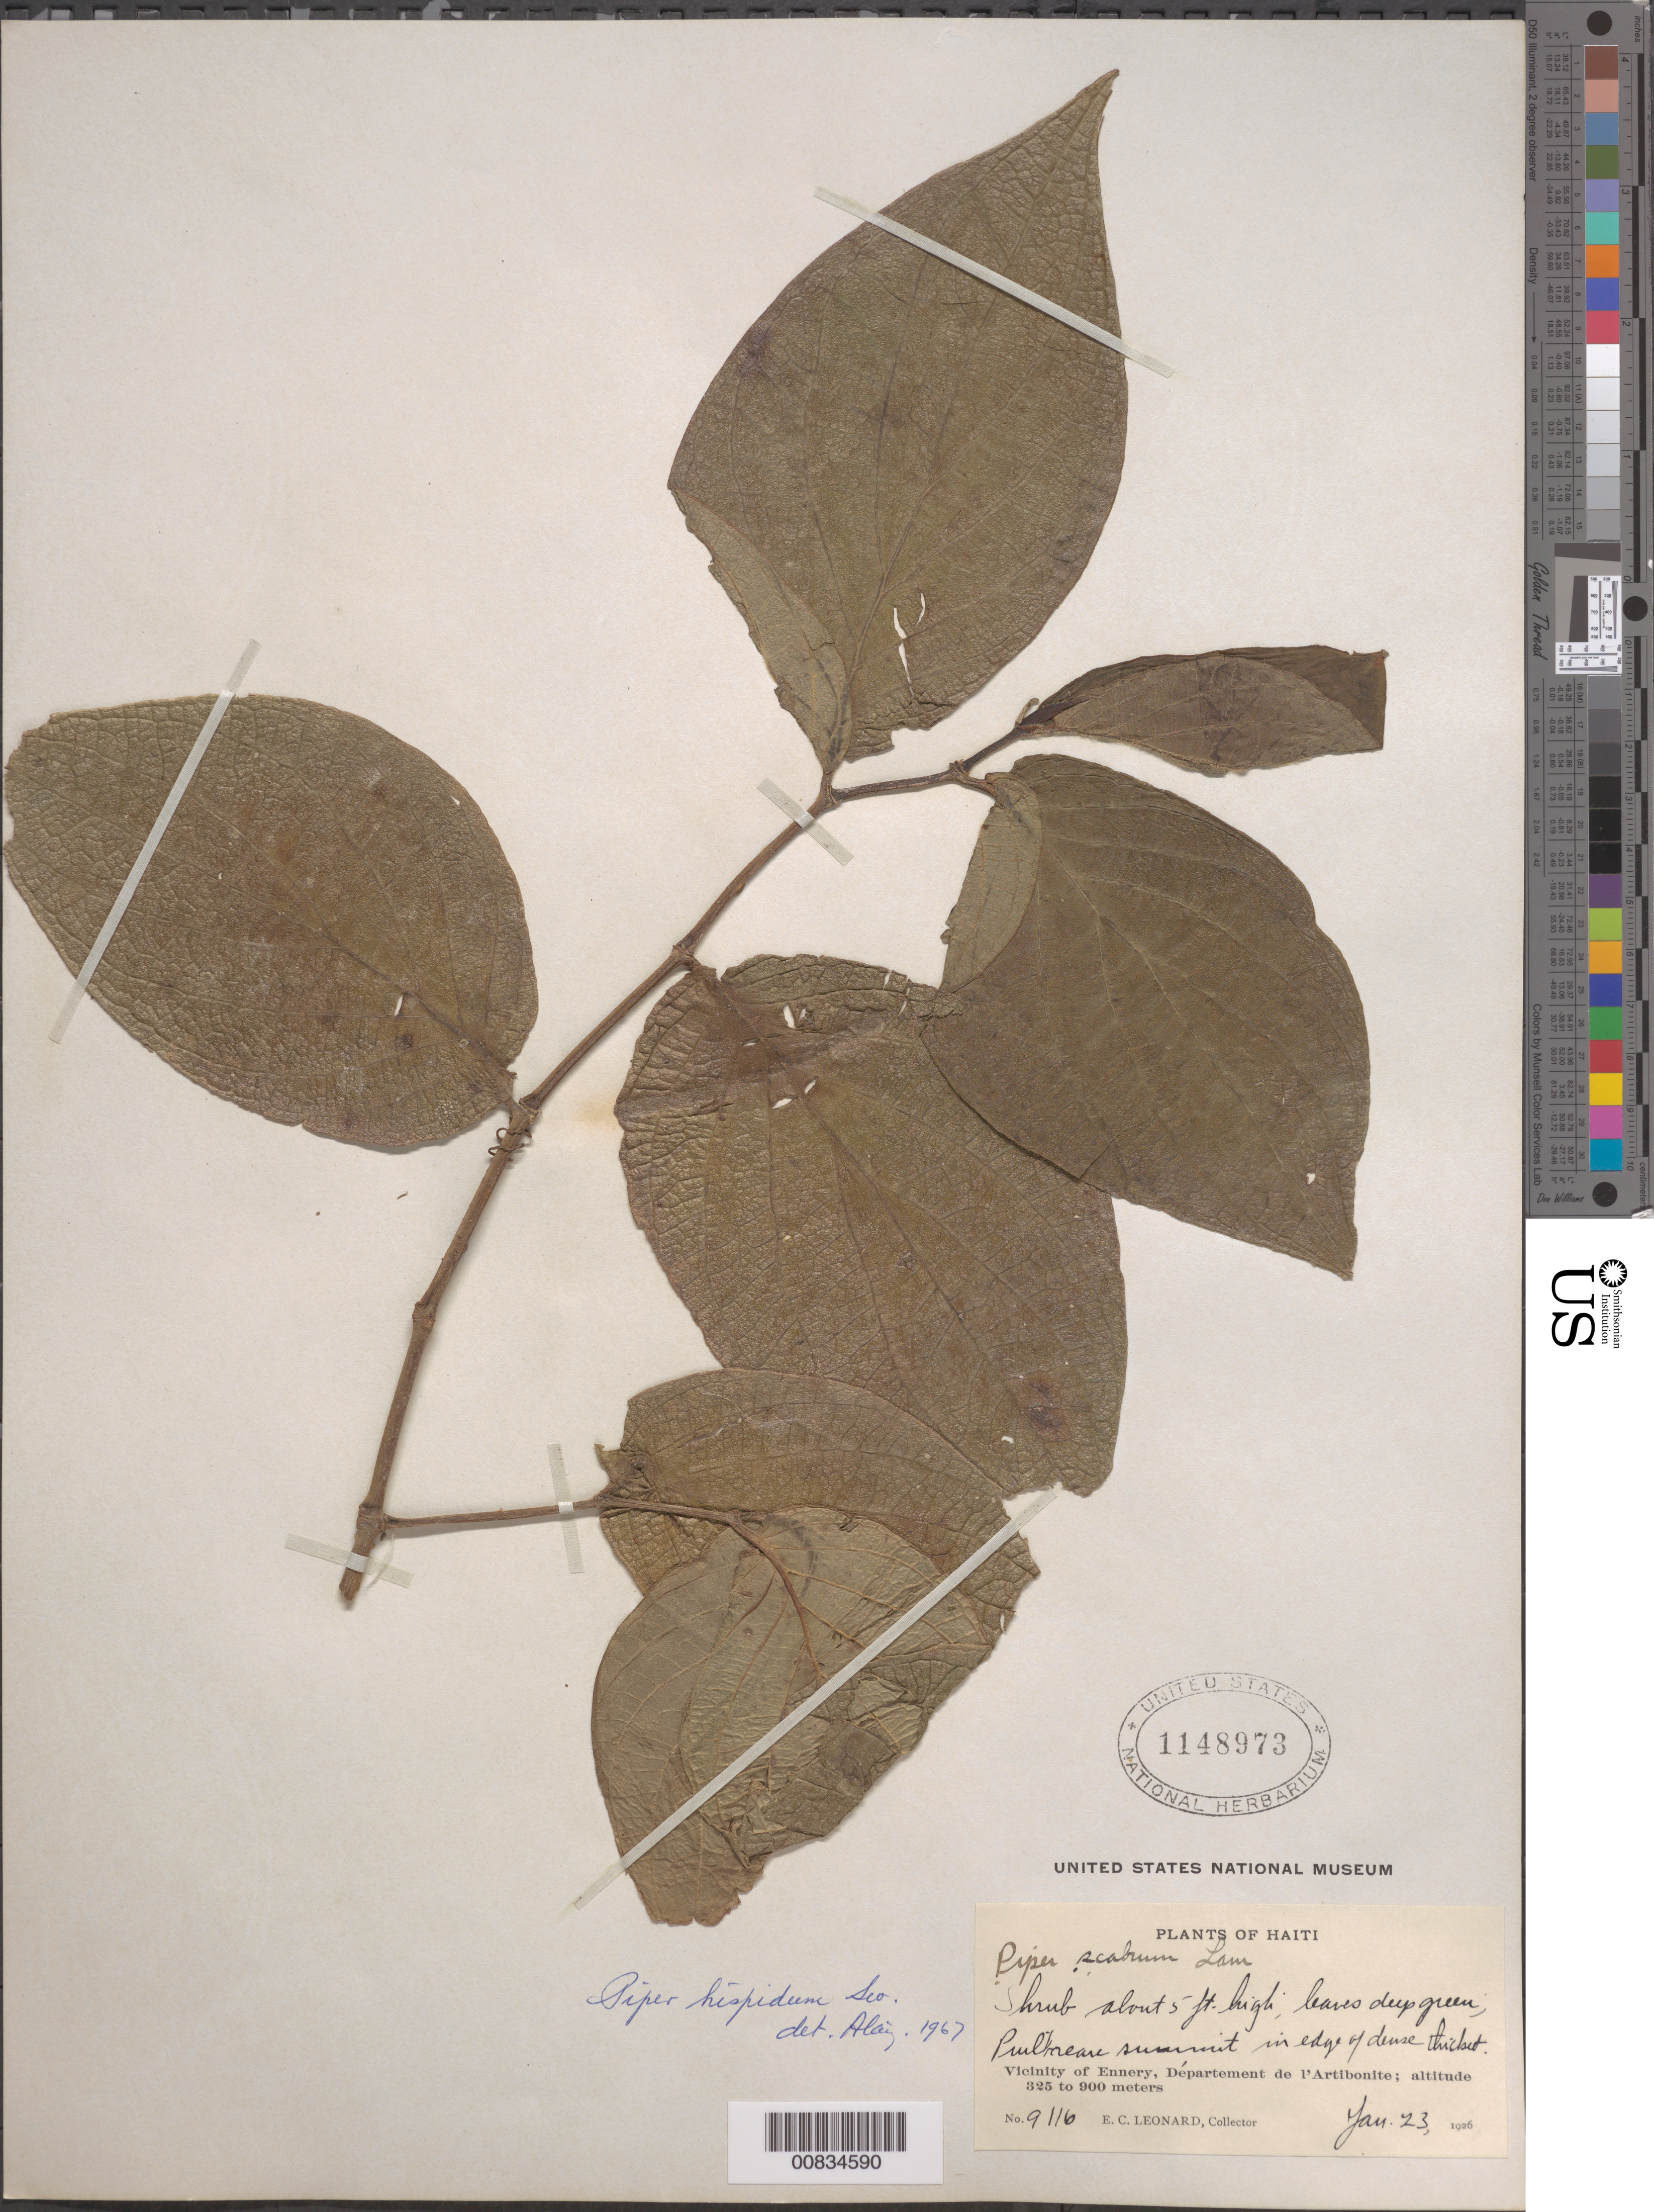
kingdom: Plantae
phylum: Tracheophyta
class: Magnoliopsida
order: Piperales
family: Piperaceae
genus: Piper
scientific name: Piper hispidum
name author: Sw.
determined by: Liogier, Alain H.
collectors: E. C. Leonard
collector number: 9116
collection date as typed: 23 Jan 1926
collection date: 1926-01-23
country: Haiti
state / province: Artibonite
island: Hispaniola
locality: Vicinity of Ennery. Puilboreau summit.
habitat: Edge of dense thicket.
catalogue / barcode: US 1148973